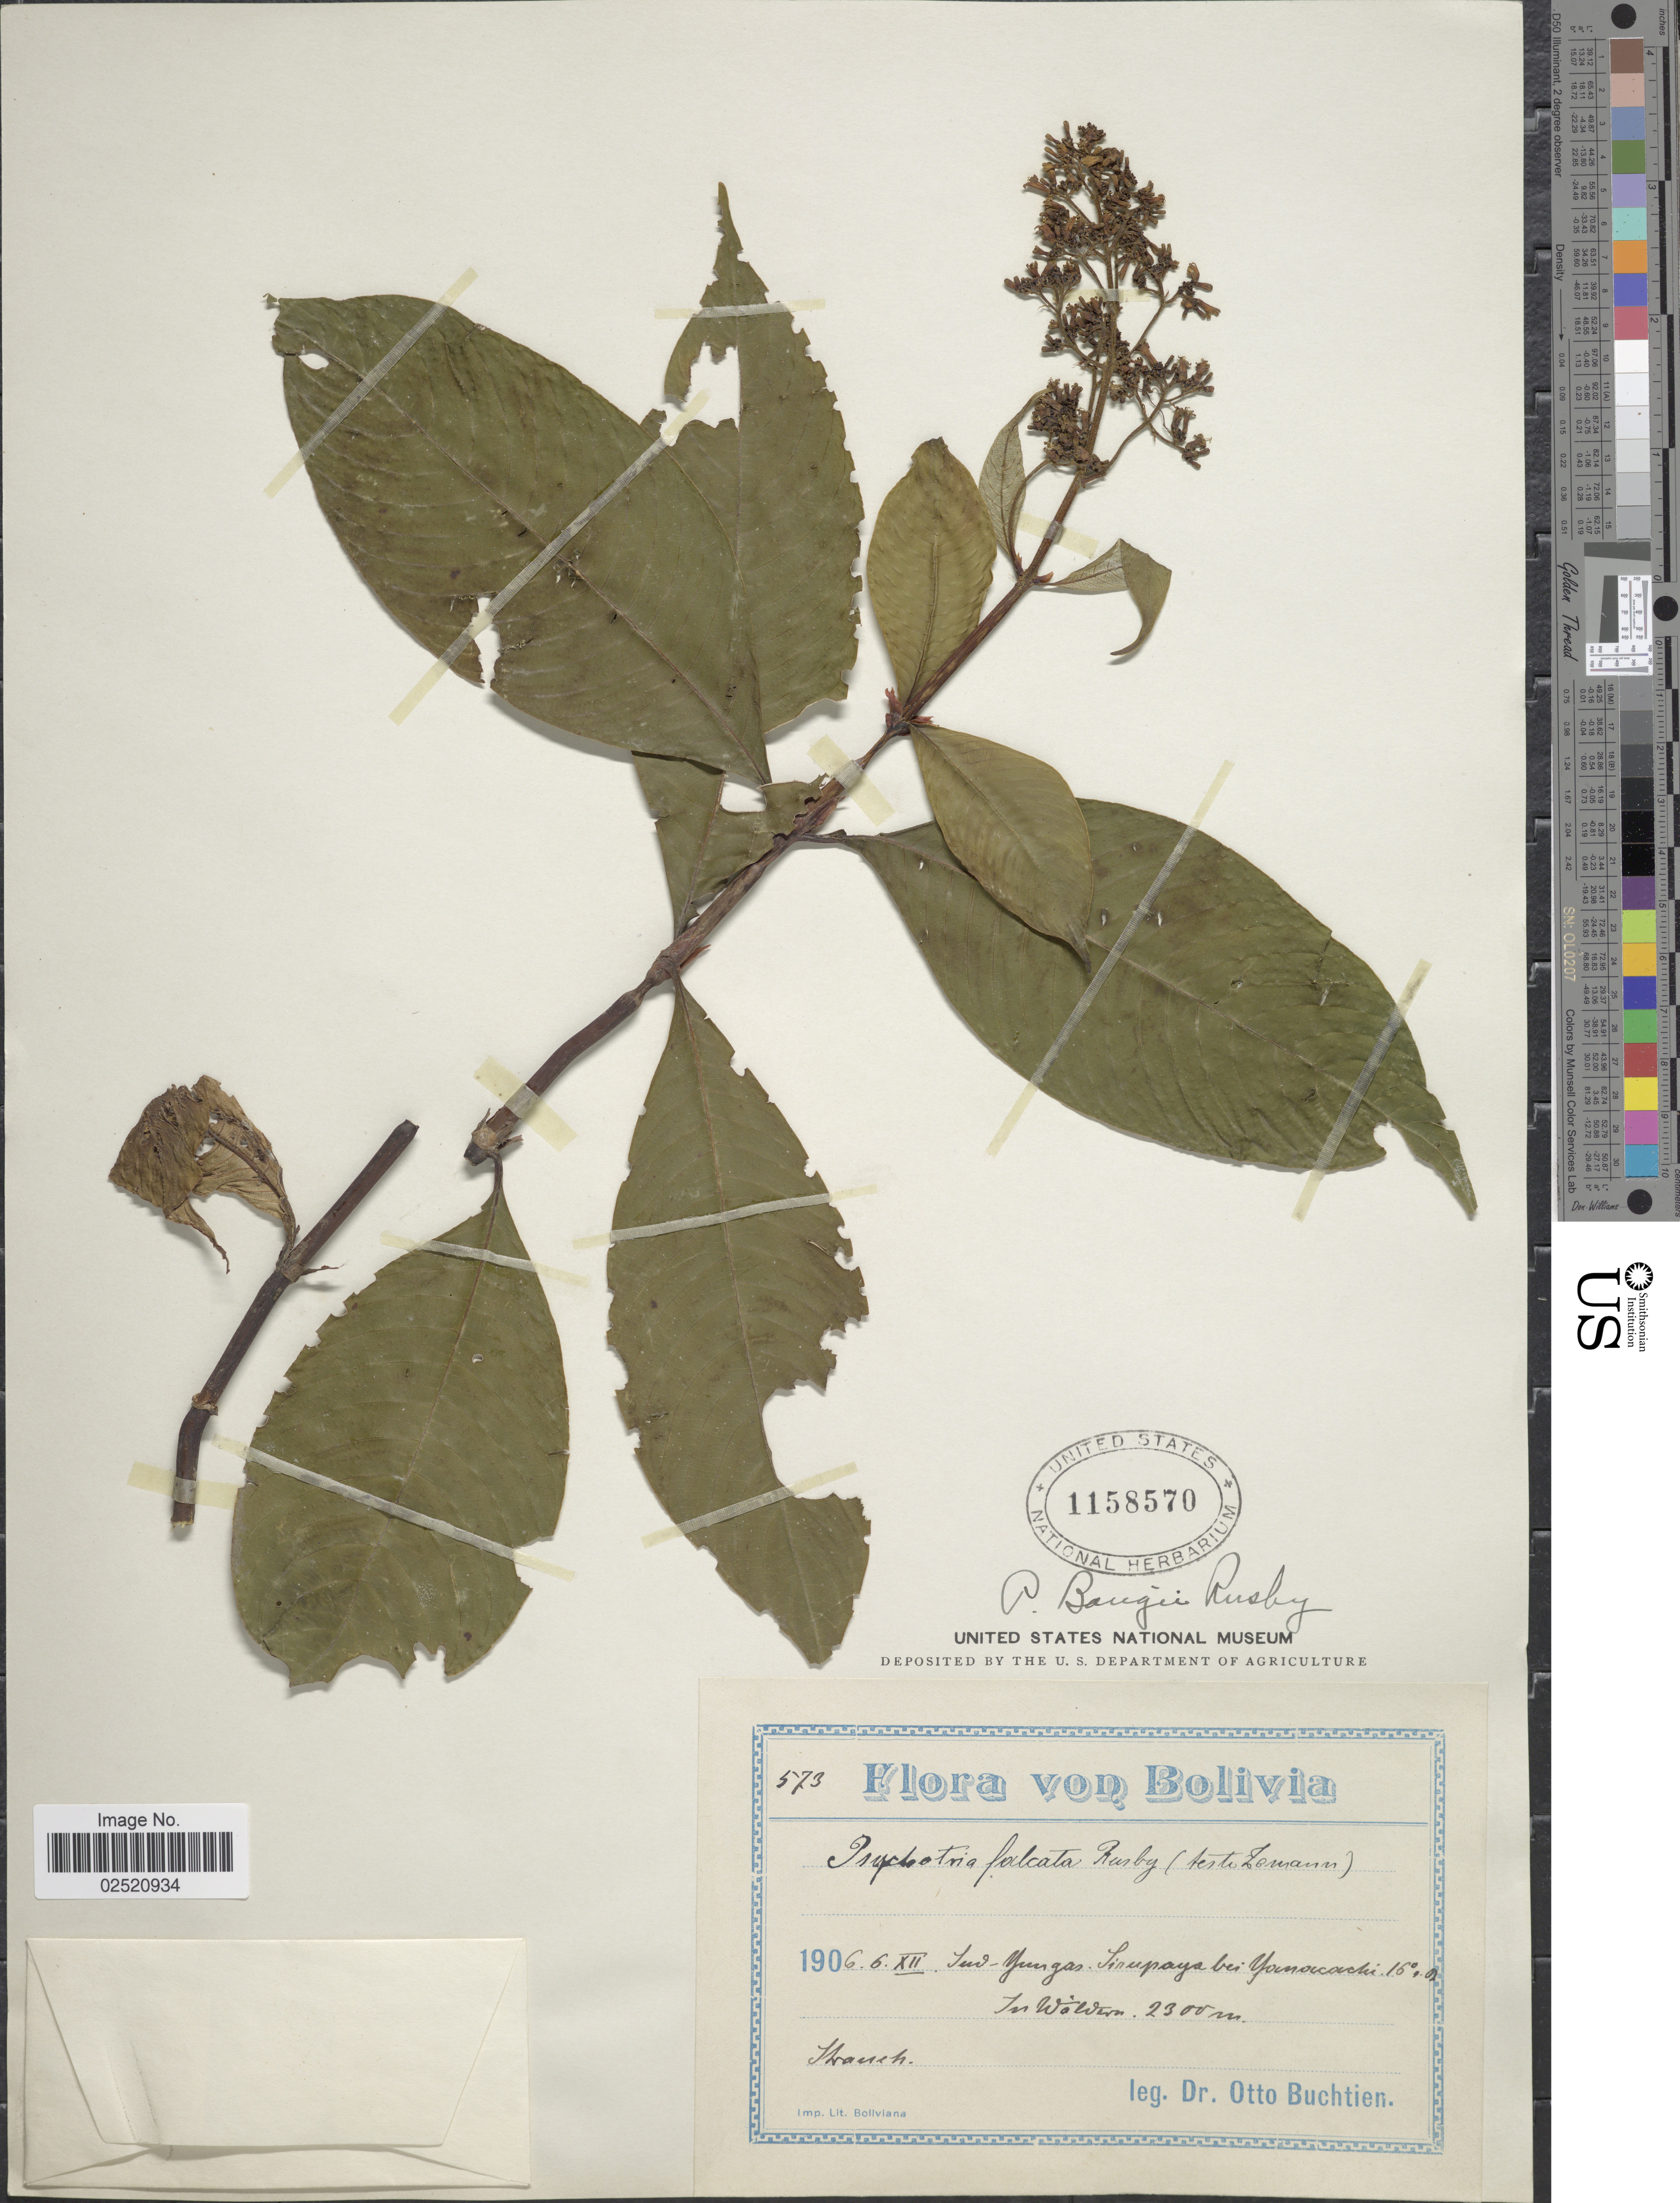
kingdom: Plantae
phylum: Tracheophyta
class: Magnoliopsida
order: Gentianales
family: Rubiaceae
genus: Psychotria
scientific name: Psychotria bangii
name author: Rusby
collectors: O. Buchtien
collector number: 573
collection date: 1906-12-06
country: Bolivia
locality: Sud-Yungas Sirupaya bei Yanacachi, In Waldern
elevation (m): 2300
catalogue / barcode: US 1158570